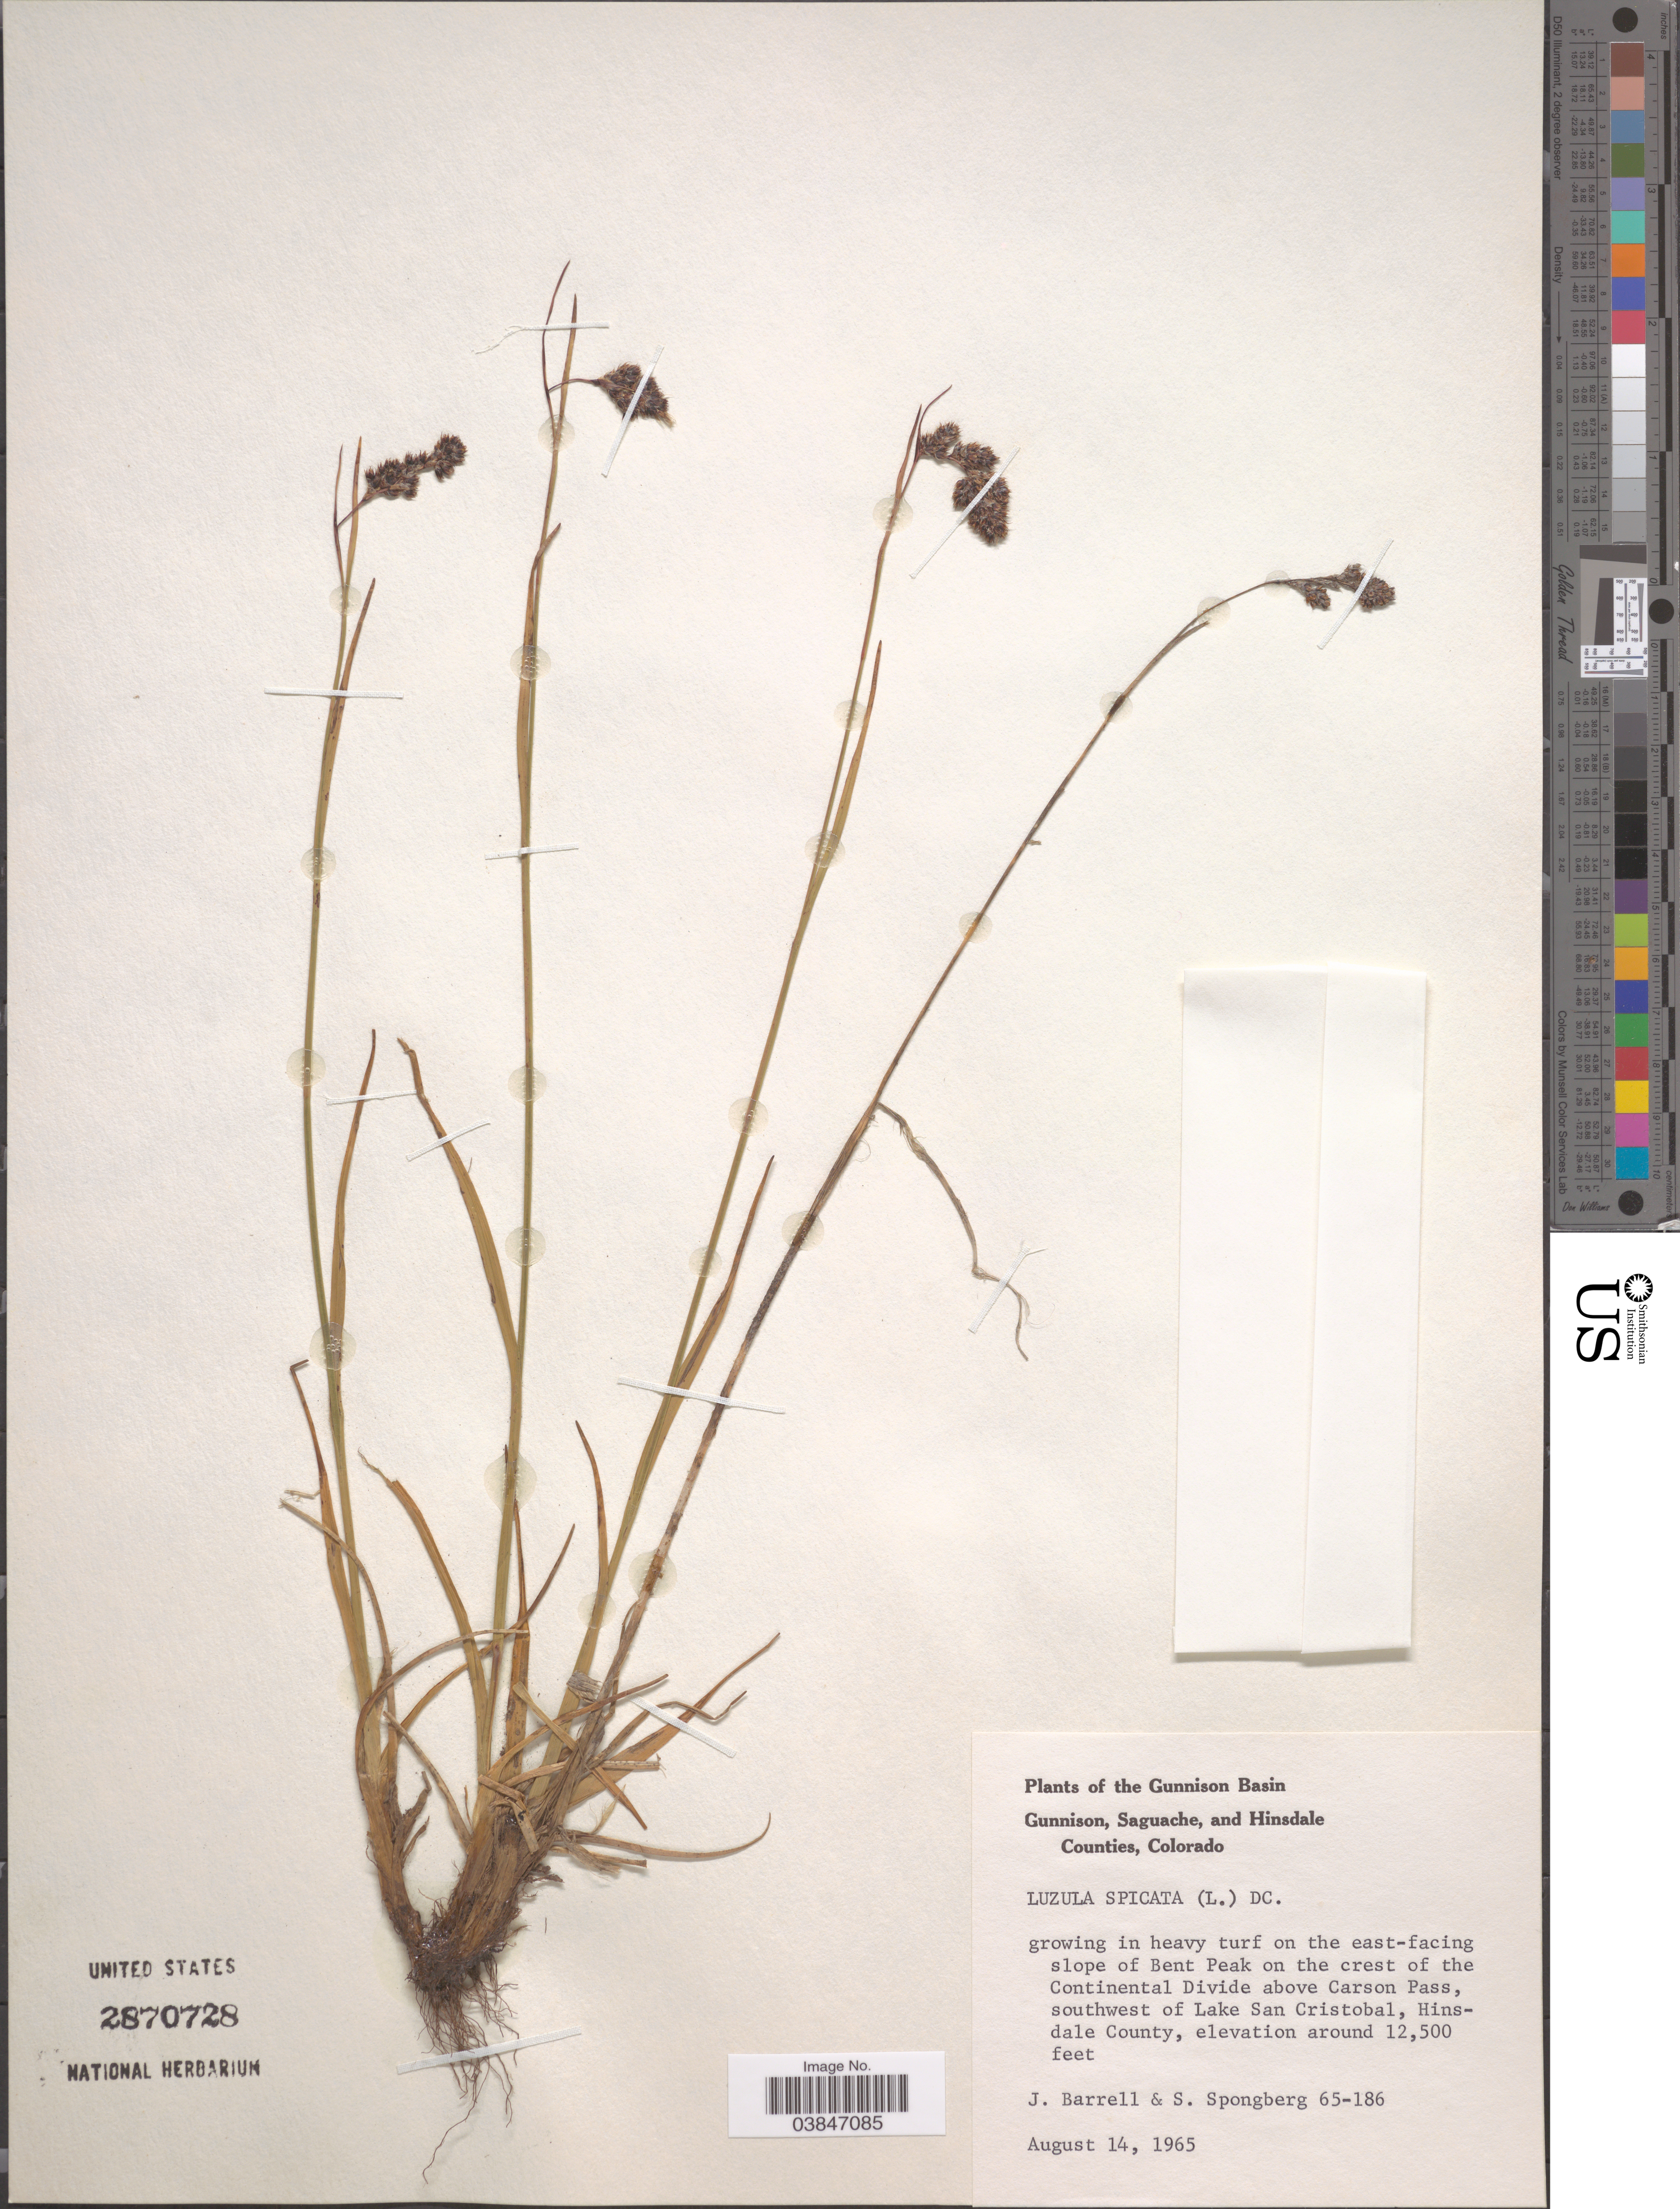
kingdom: Plantae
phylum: Tracheophyta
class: Liliopsida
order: Poales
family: Juncaceae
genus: Luzula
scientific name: Luzula spicata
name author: (L.) DC.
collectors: J. Barrell & S. A.Spongberg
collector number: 65-186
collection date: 1965-08-14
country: United States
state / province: Colorado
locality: On the east-facing slope of Bent Peak on the crest of the Continental Divide above Carson Pass, southwest of Lake San Cristobal, Hinsdale County.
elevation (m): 3810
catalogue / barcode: US 2870728